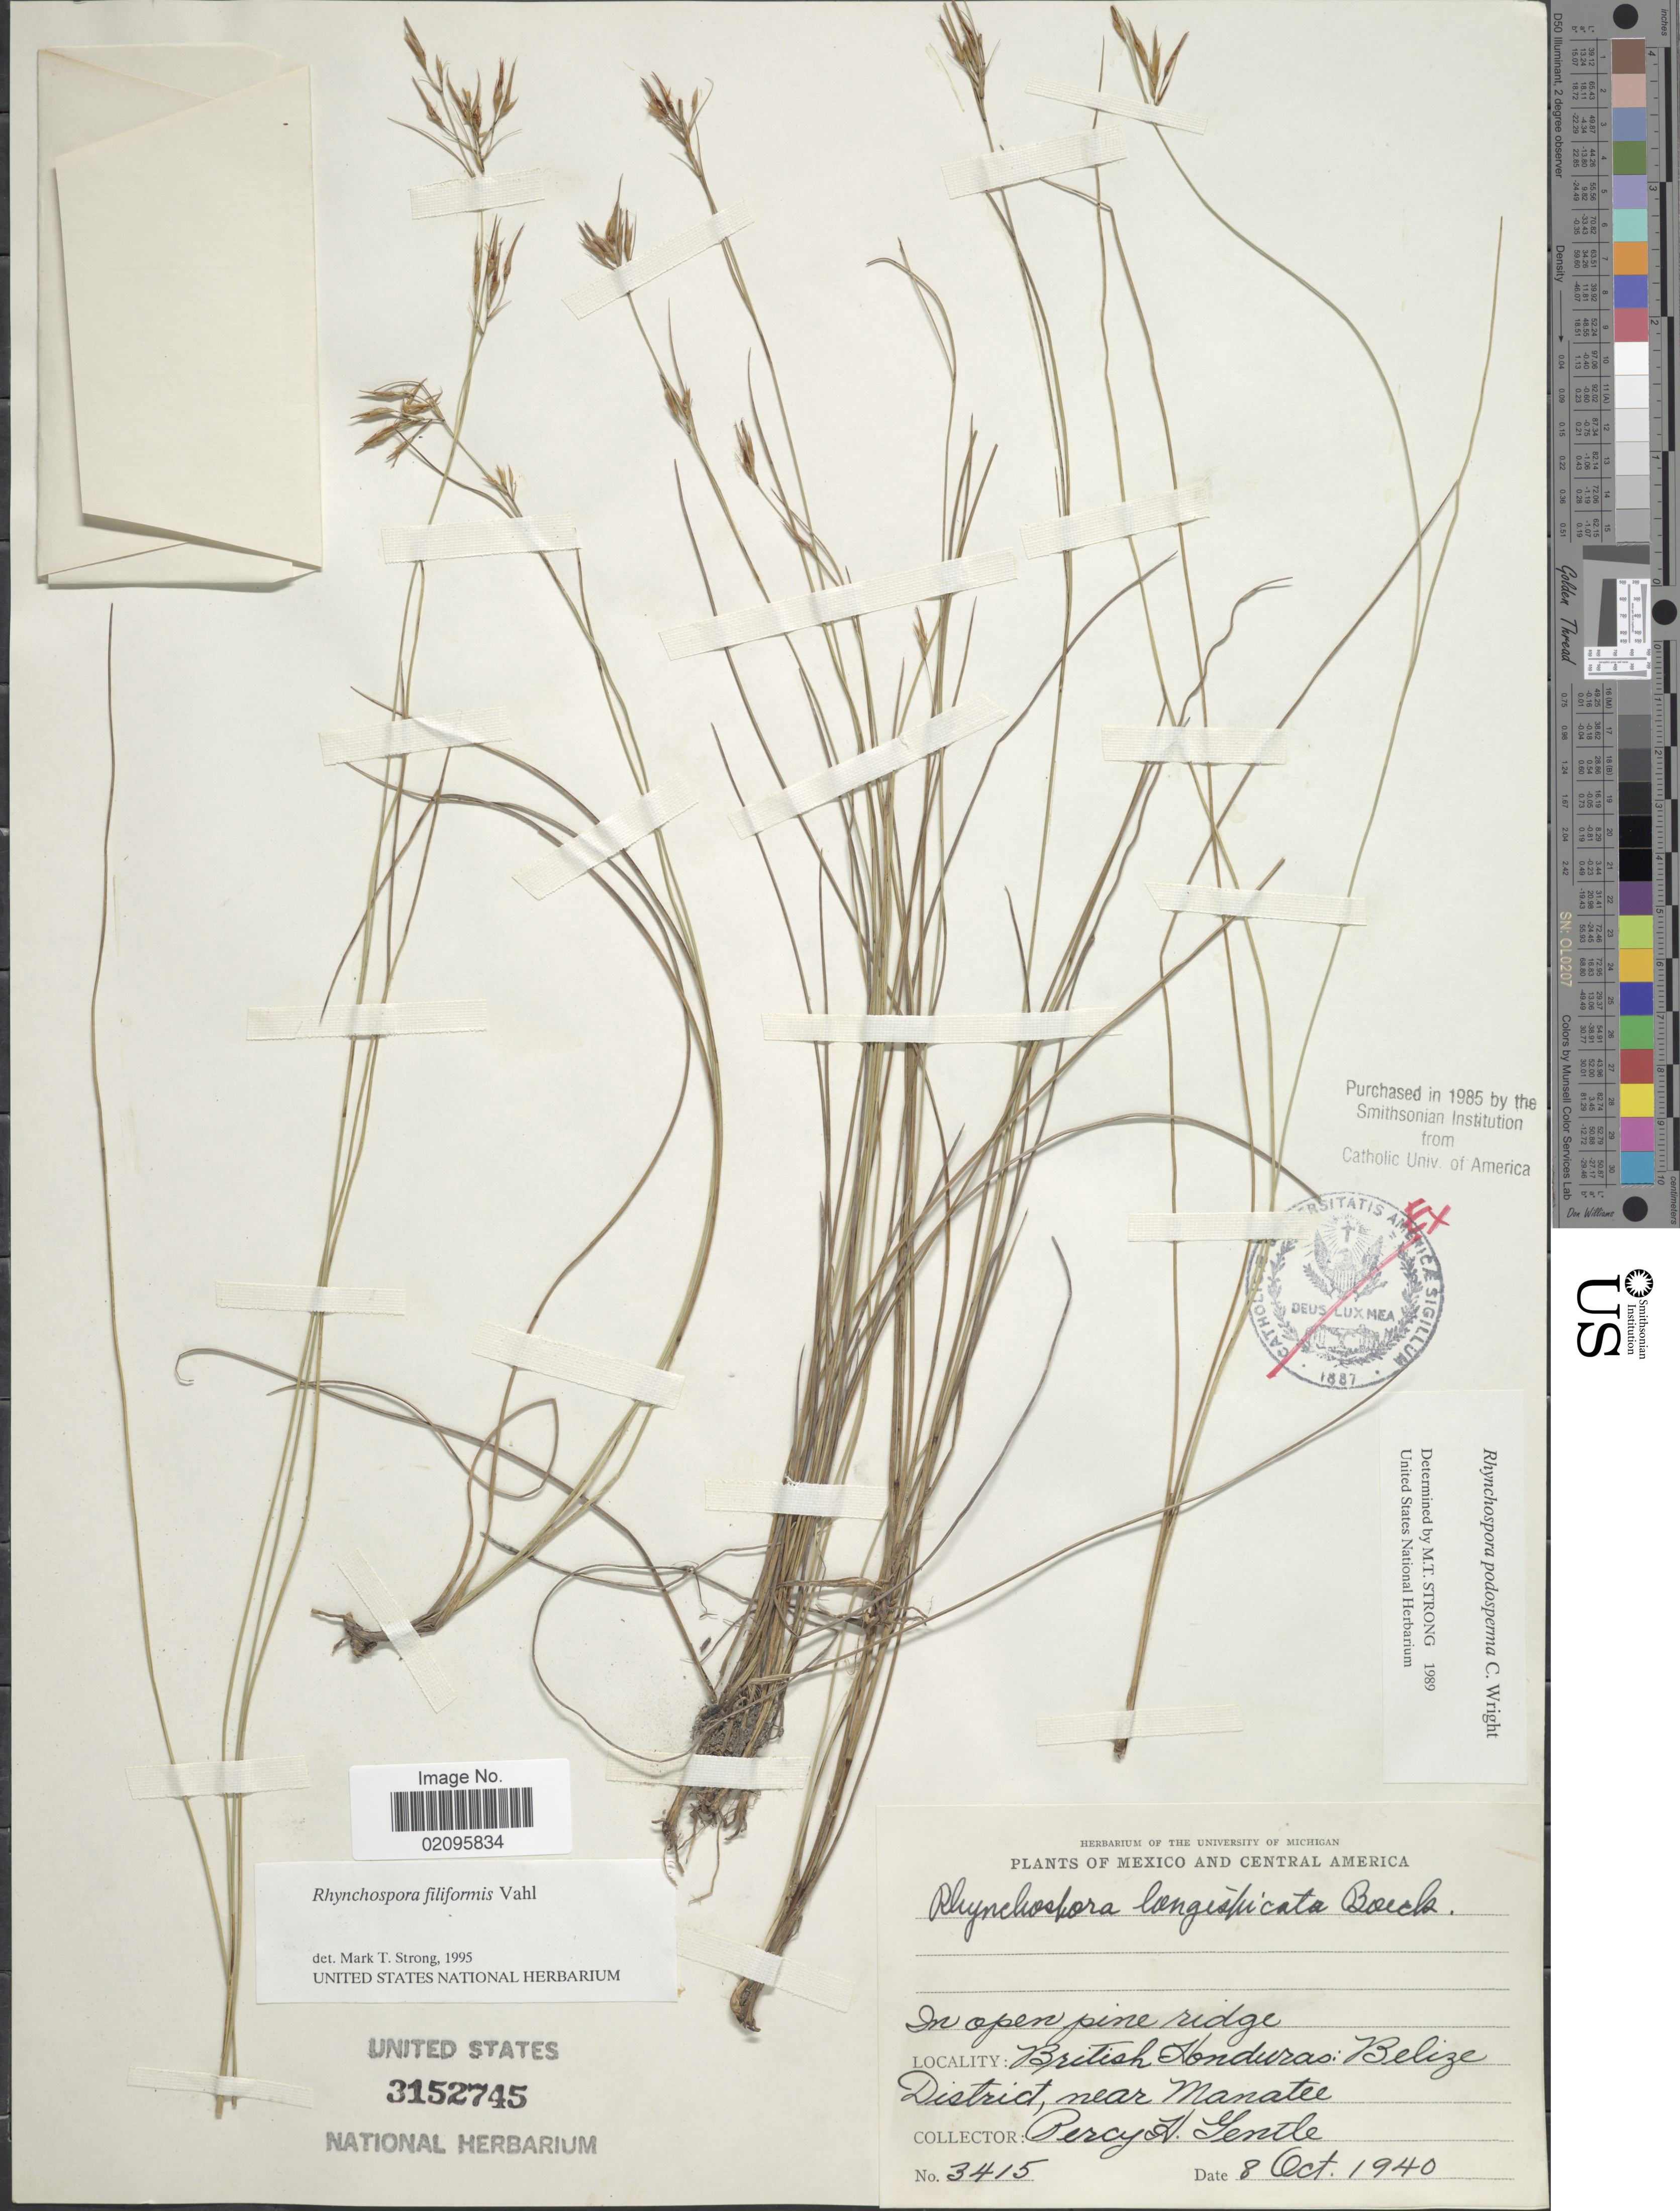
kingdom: Plantae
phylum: Tracheophyta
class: Liliopsida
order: Poales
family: Cyperaceae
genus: Rhynchospora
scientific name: Rhynchospora filiformis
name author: Vahl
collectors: P. H. Gentle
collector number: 3415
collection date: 1940-10-08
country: Belize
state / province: Belize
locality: In open pine ridge. British Honduras, near Manate.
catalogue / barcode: US 3152745